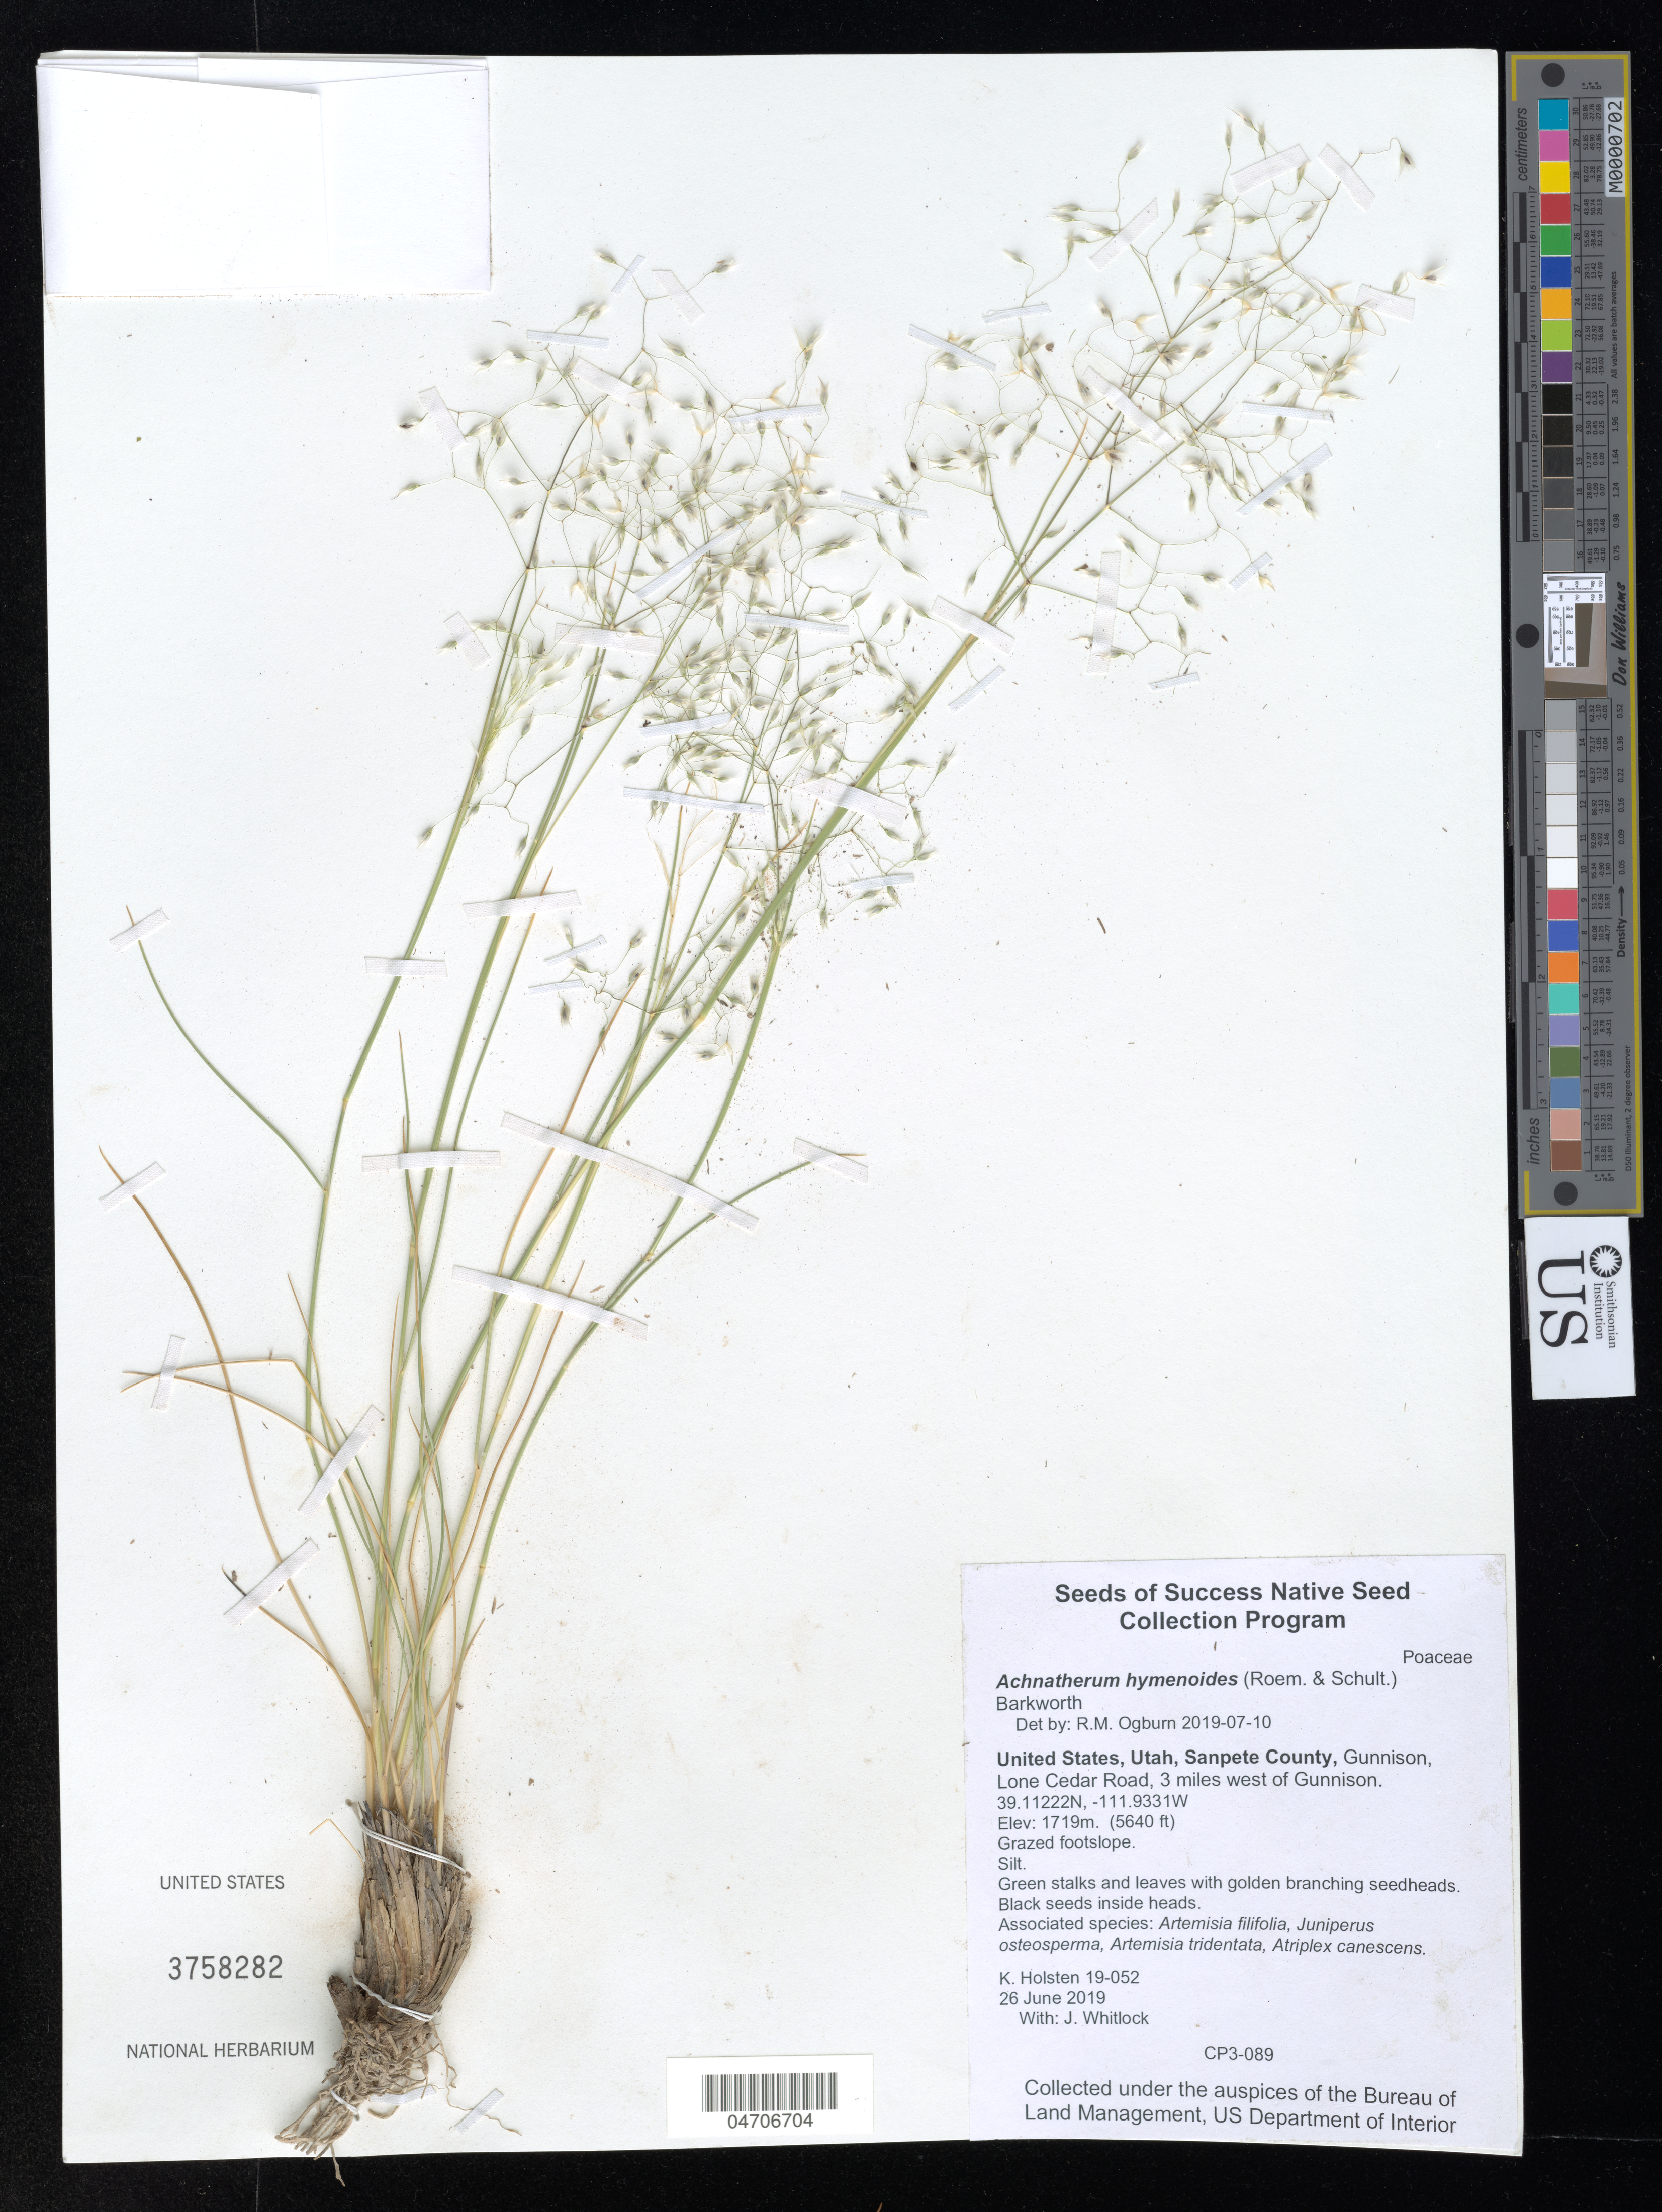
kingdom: Plantae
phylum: Tracheophyta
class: Liliopsida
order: Poales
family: Poaceae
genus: Achnatherum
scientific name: Achnatherum hymenoides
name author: (Roem. & Schult.) Barkworth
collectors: B. Ponman & A. Quintanar Castillo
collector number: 19-052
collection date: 2019-06-26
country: United States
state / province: Utah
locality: Sanpete County, Gunnison, Lone Cedar Road, 3 miles west of Gunnison.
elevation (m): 1719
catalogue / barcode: US 3758282